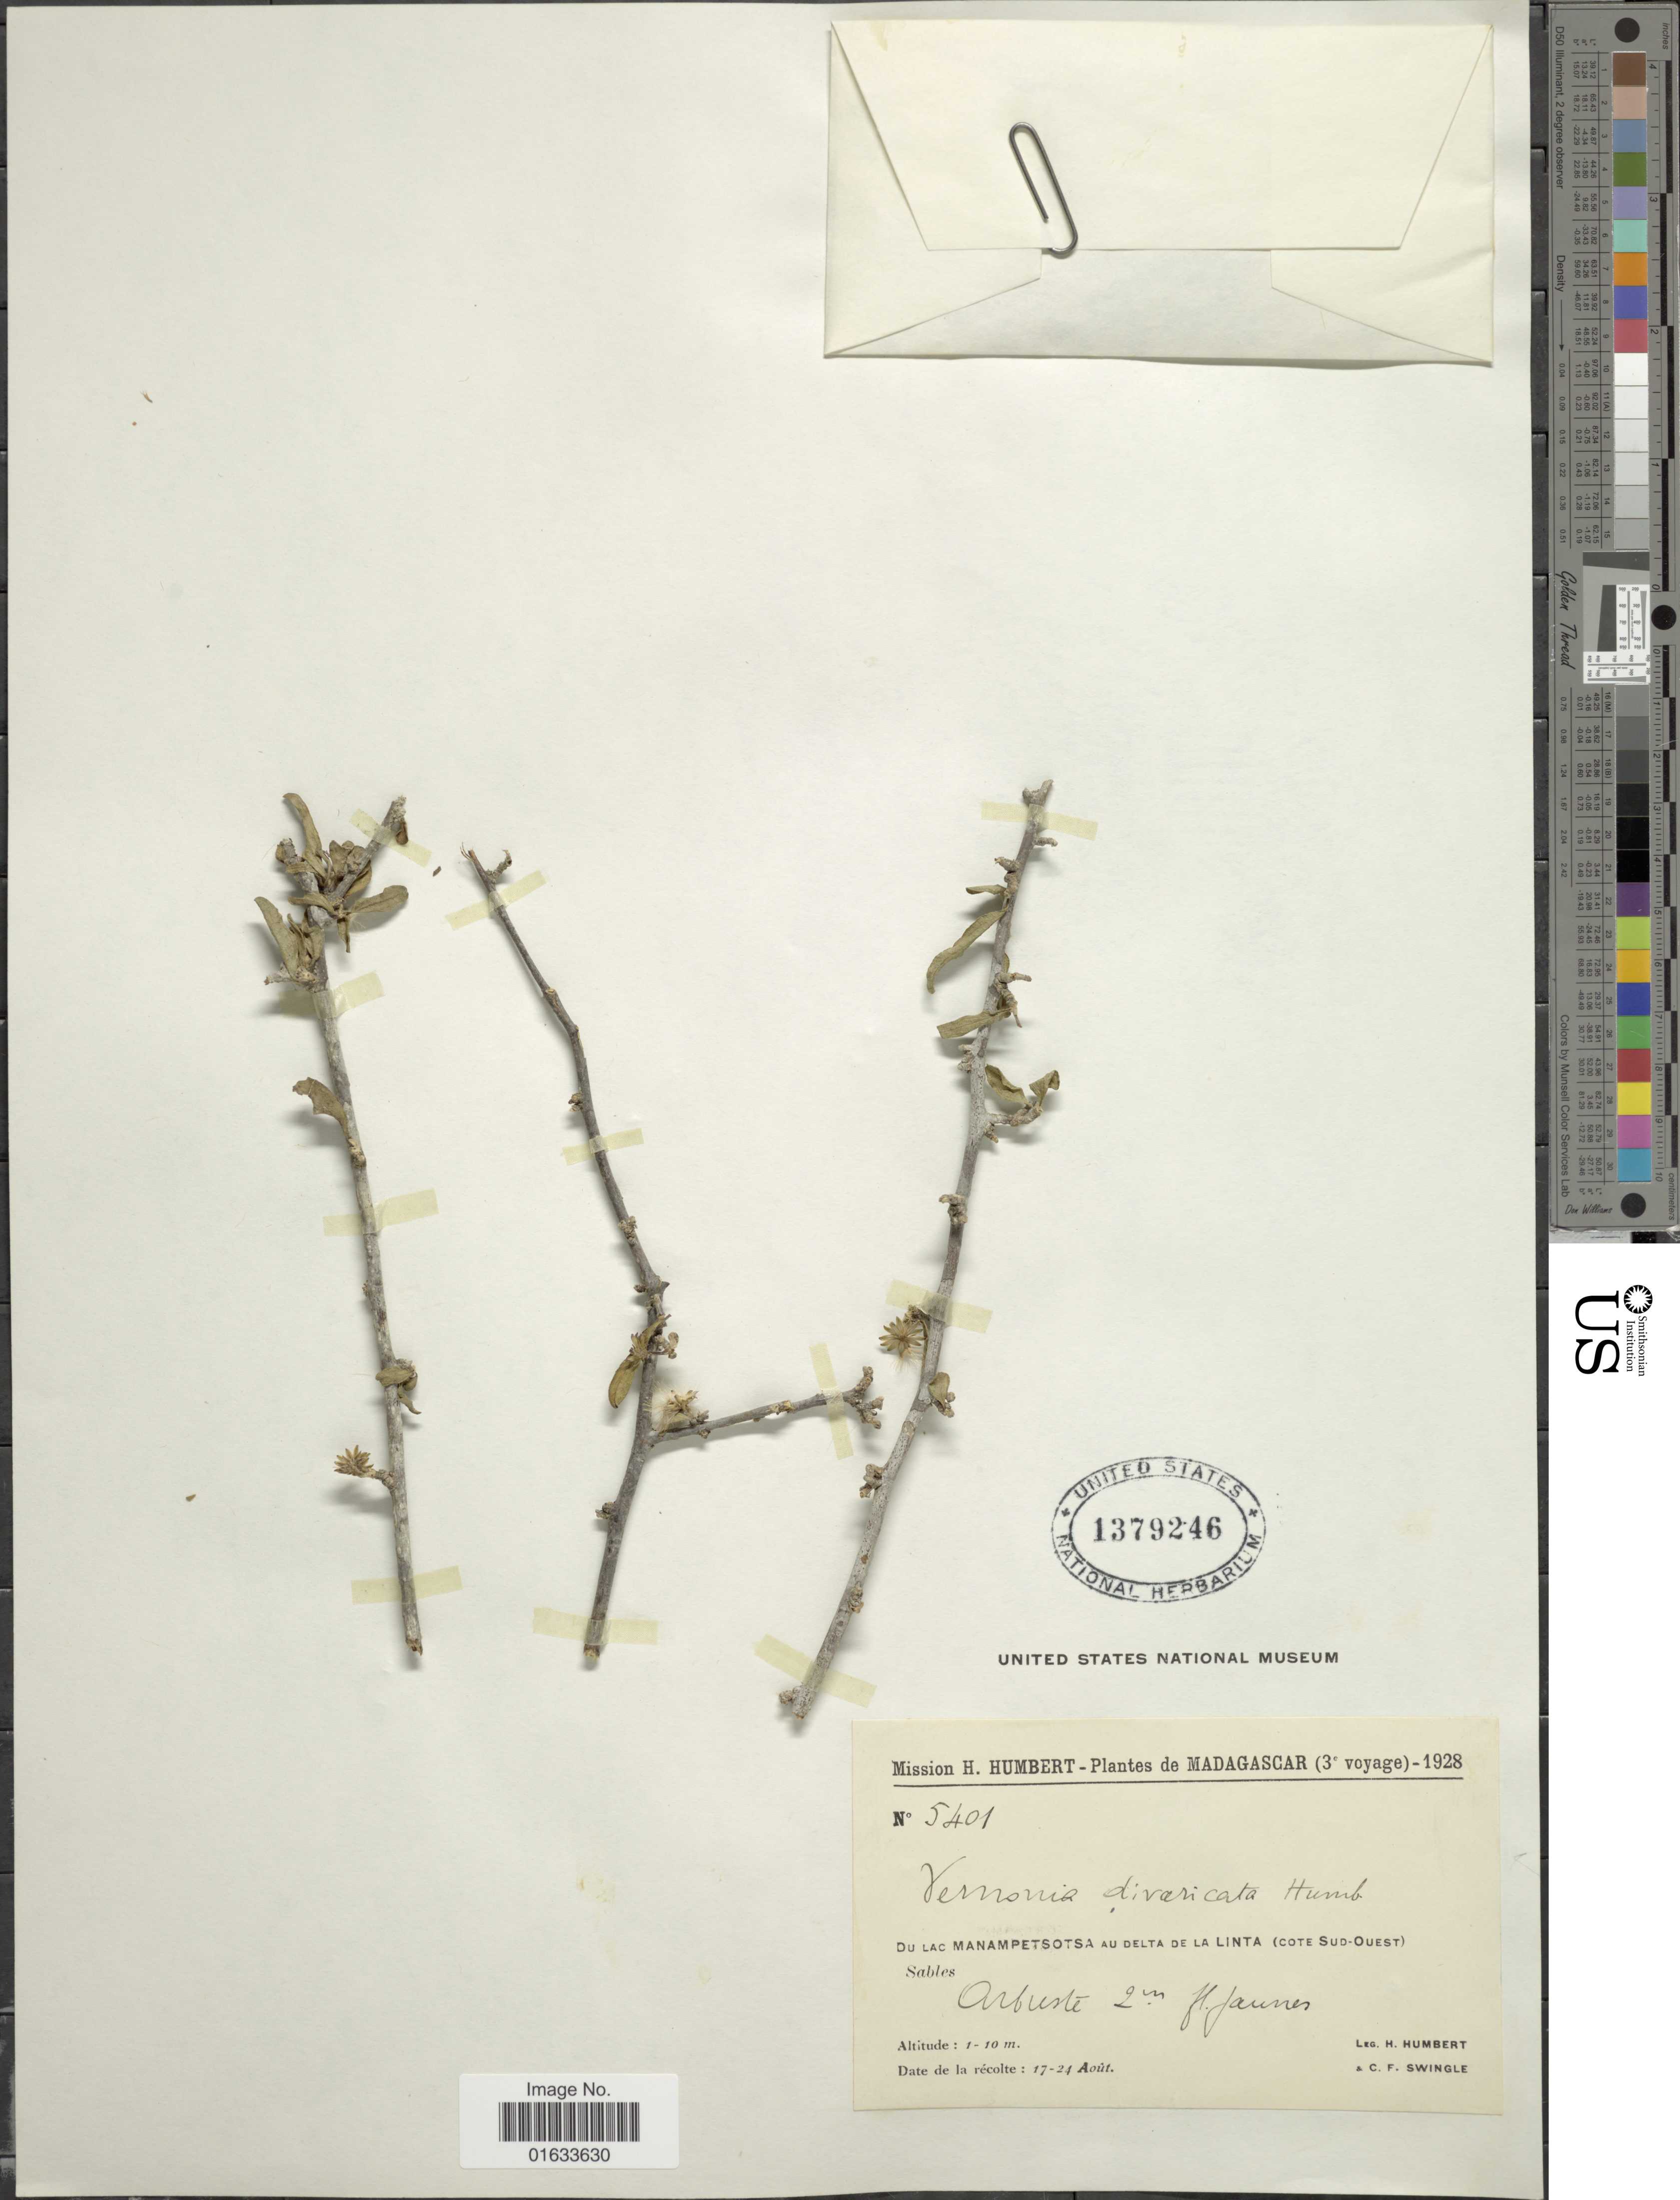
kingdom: Plantae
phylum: Tracheophyta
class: Magnoliopsida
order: Asterales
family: Asteraceae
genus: Distephanus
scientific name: Distephanus divaricatus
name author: (Steetz) H. Rob. & B. Kahn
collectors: H. Humbert & C. Swingle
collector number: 5401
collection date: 1928-08-17/1928-08-24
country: Madagascar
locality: Du Lac Manampetsotsa au Delta de la Linta (Cote Sud-Ouest).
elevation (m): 1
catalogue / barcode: US 1379246